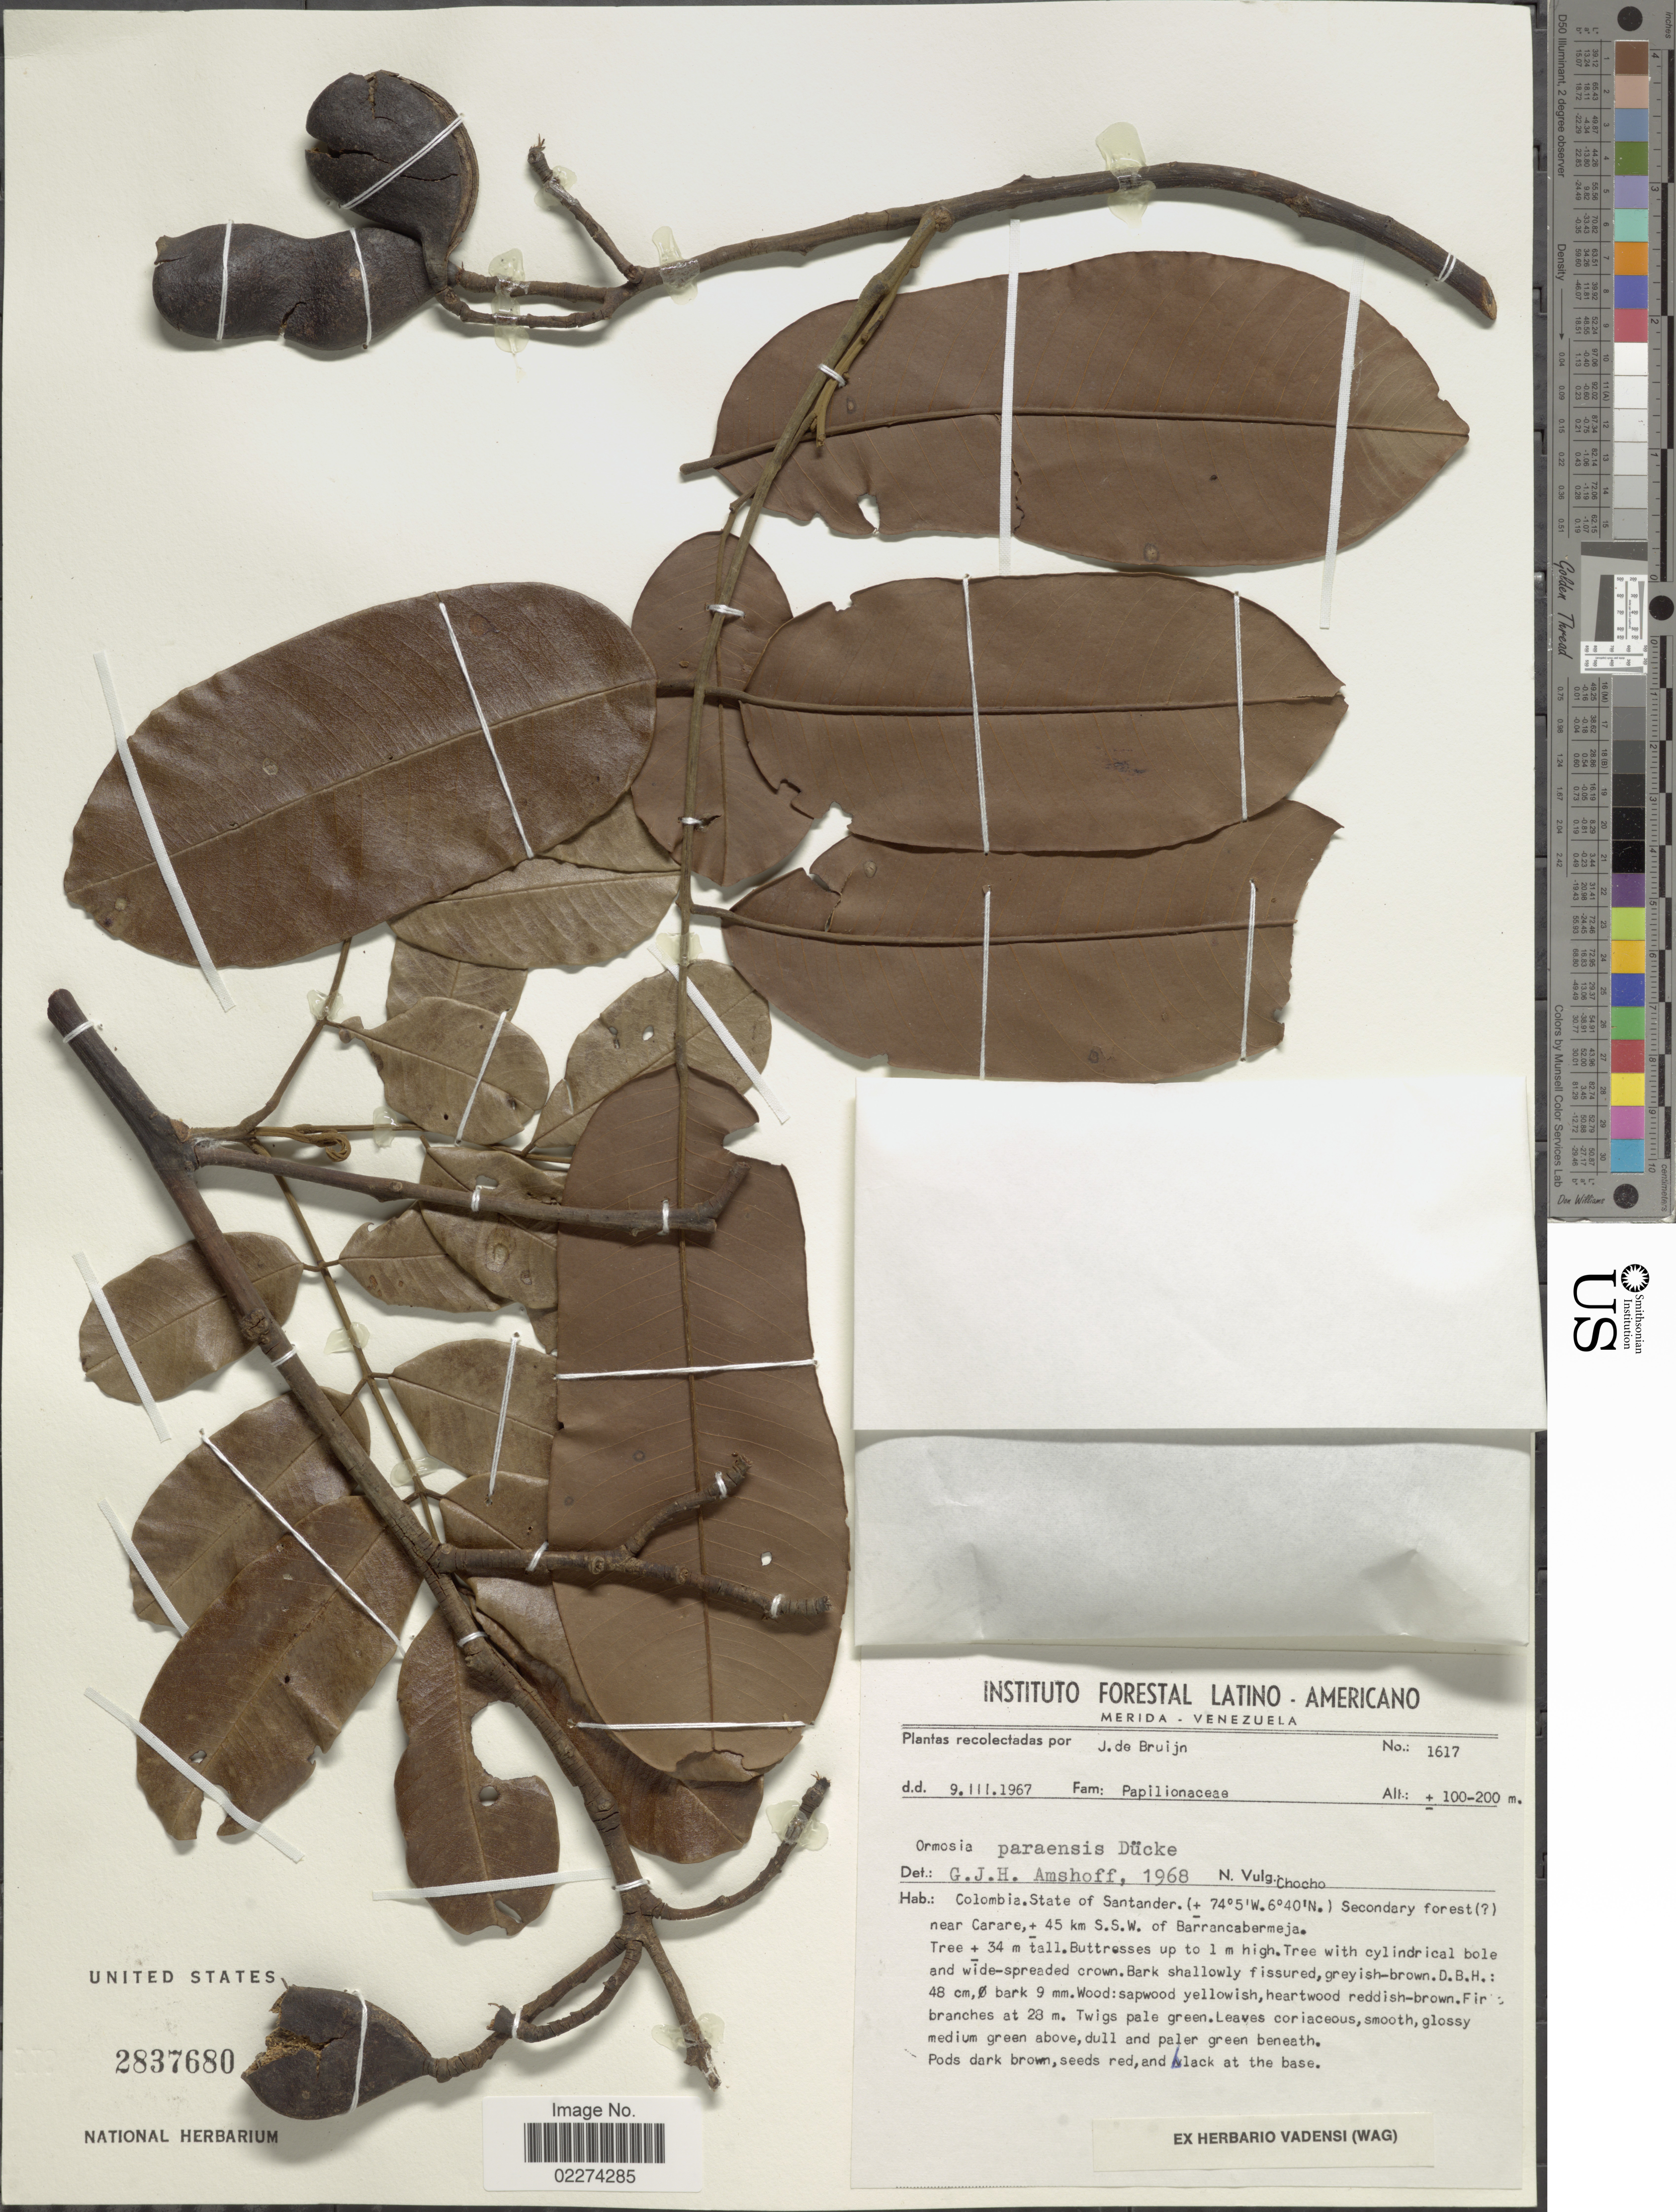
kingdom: Plantae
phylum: Tracheophyta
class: Magnoliopsida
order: Fabales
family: Fabaceae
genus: Ormosia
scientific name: Ormosia paraensis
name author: Ducke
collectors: J. Bruijn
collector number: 1617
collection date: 1967-03-09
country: Colombia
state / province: Santander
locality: Colombia, State of Santander, Near Carare, 45 km S.S.W. of Barrancabermeja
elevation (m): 100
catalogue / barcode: US 2837680